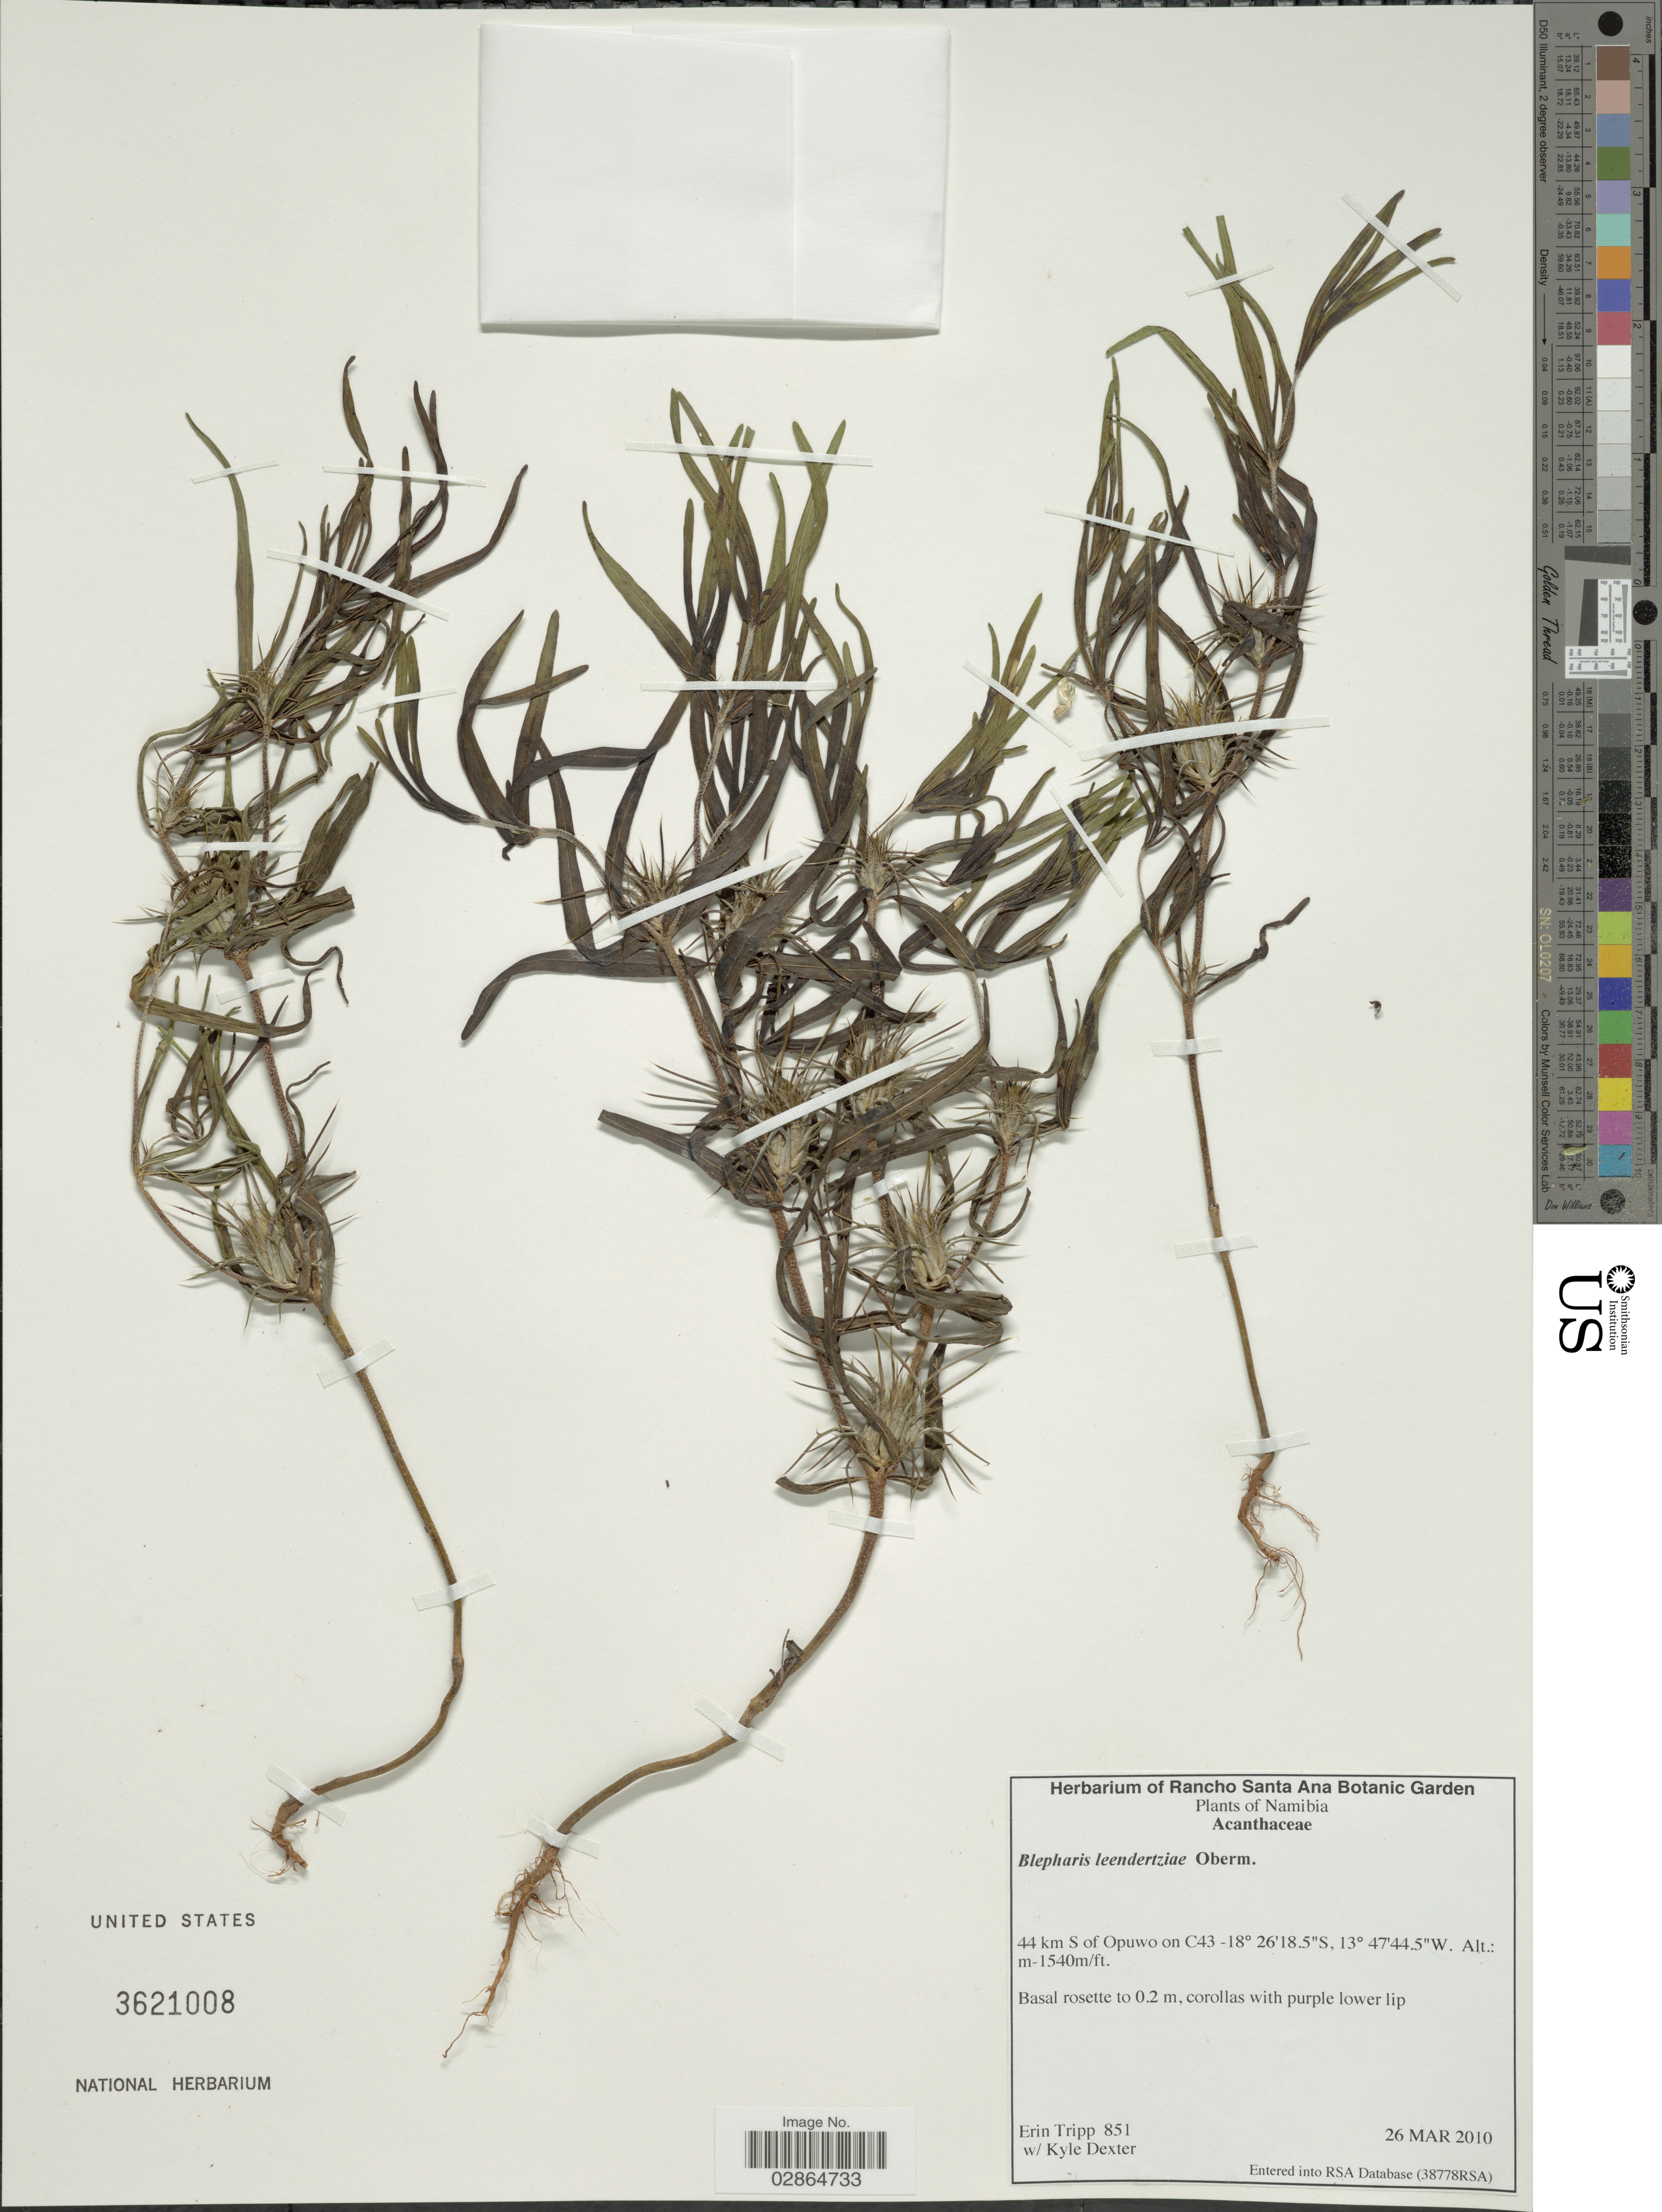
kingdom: Plantae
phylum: Tracheophyta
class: Magnoliopsida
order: Lamiales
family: Acanthaceae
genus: Blepharis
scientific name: Blepharis leendertziae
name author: Oberm.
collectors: E. Tripp & K. Dexter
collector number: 851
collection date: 2010-03-26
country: Namibia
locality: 44 km S of Opuwo on C43.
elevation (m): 1540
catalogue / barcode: US 3621008